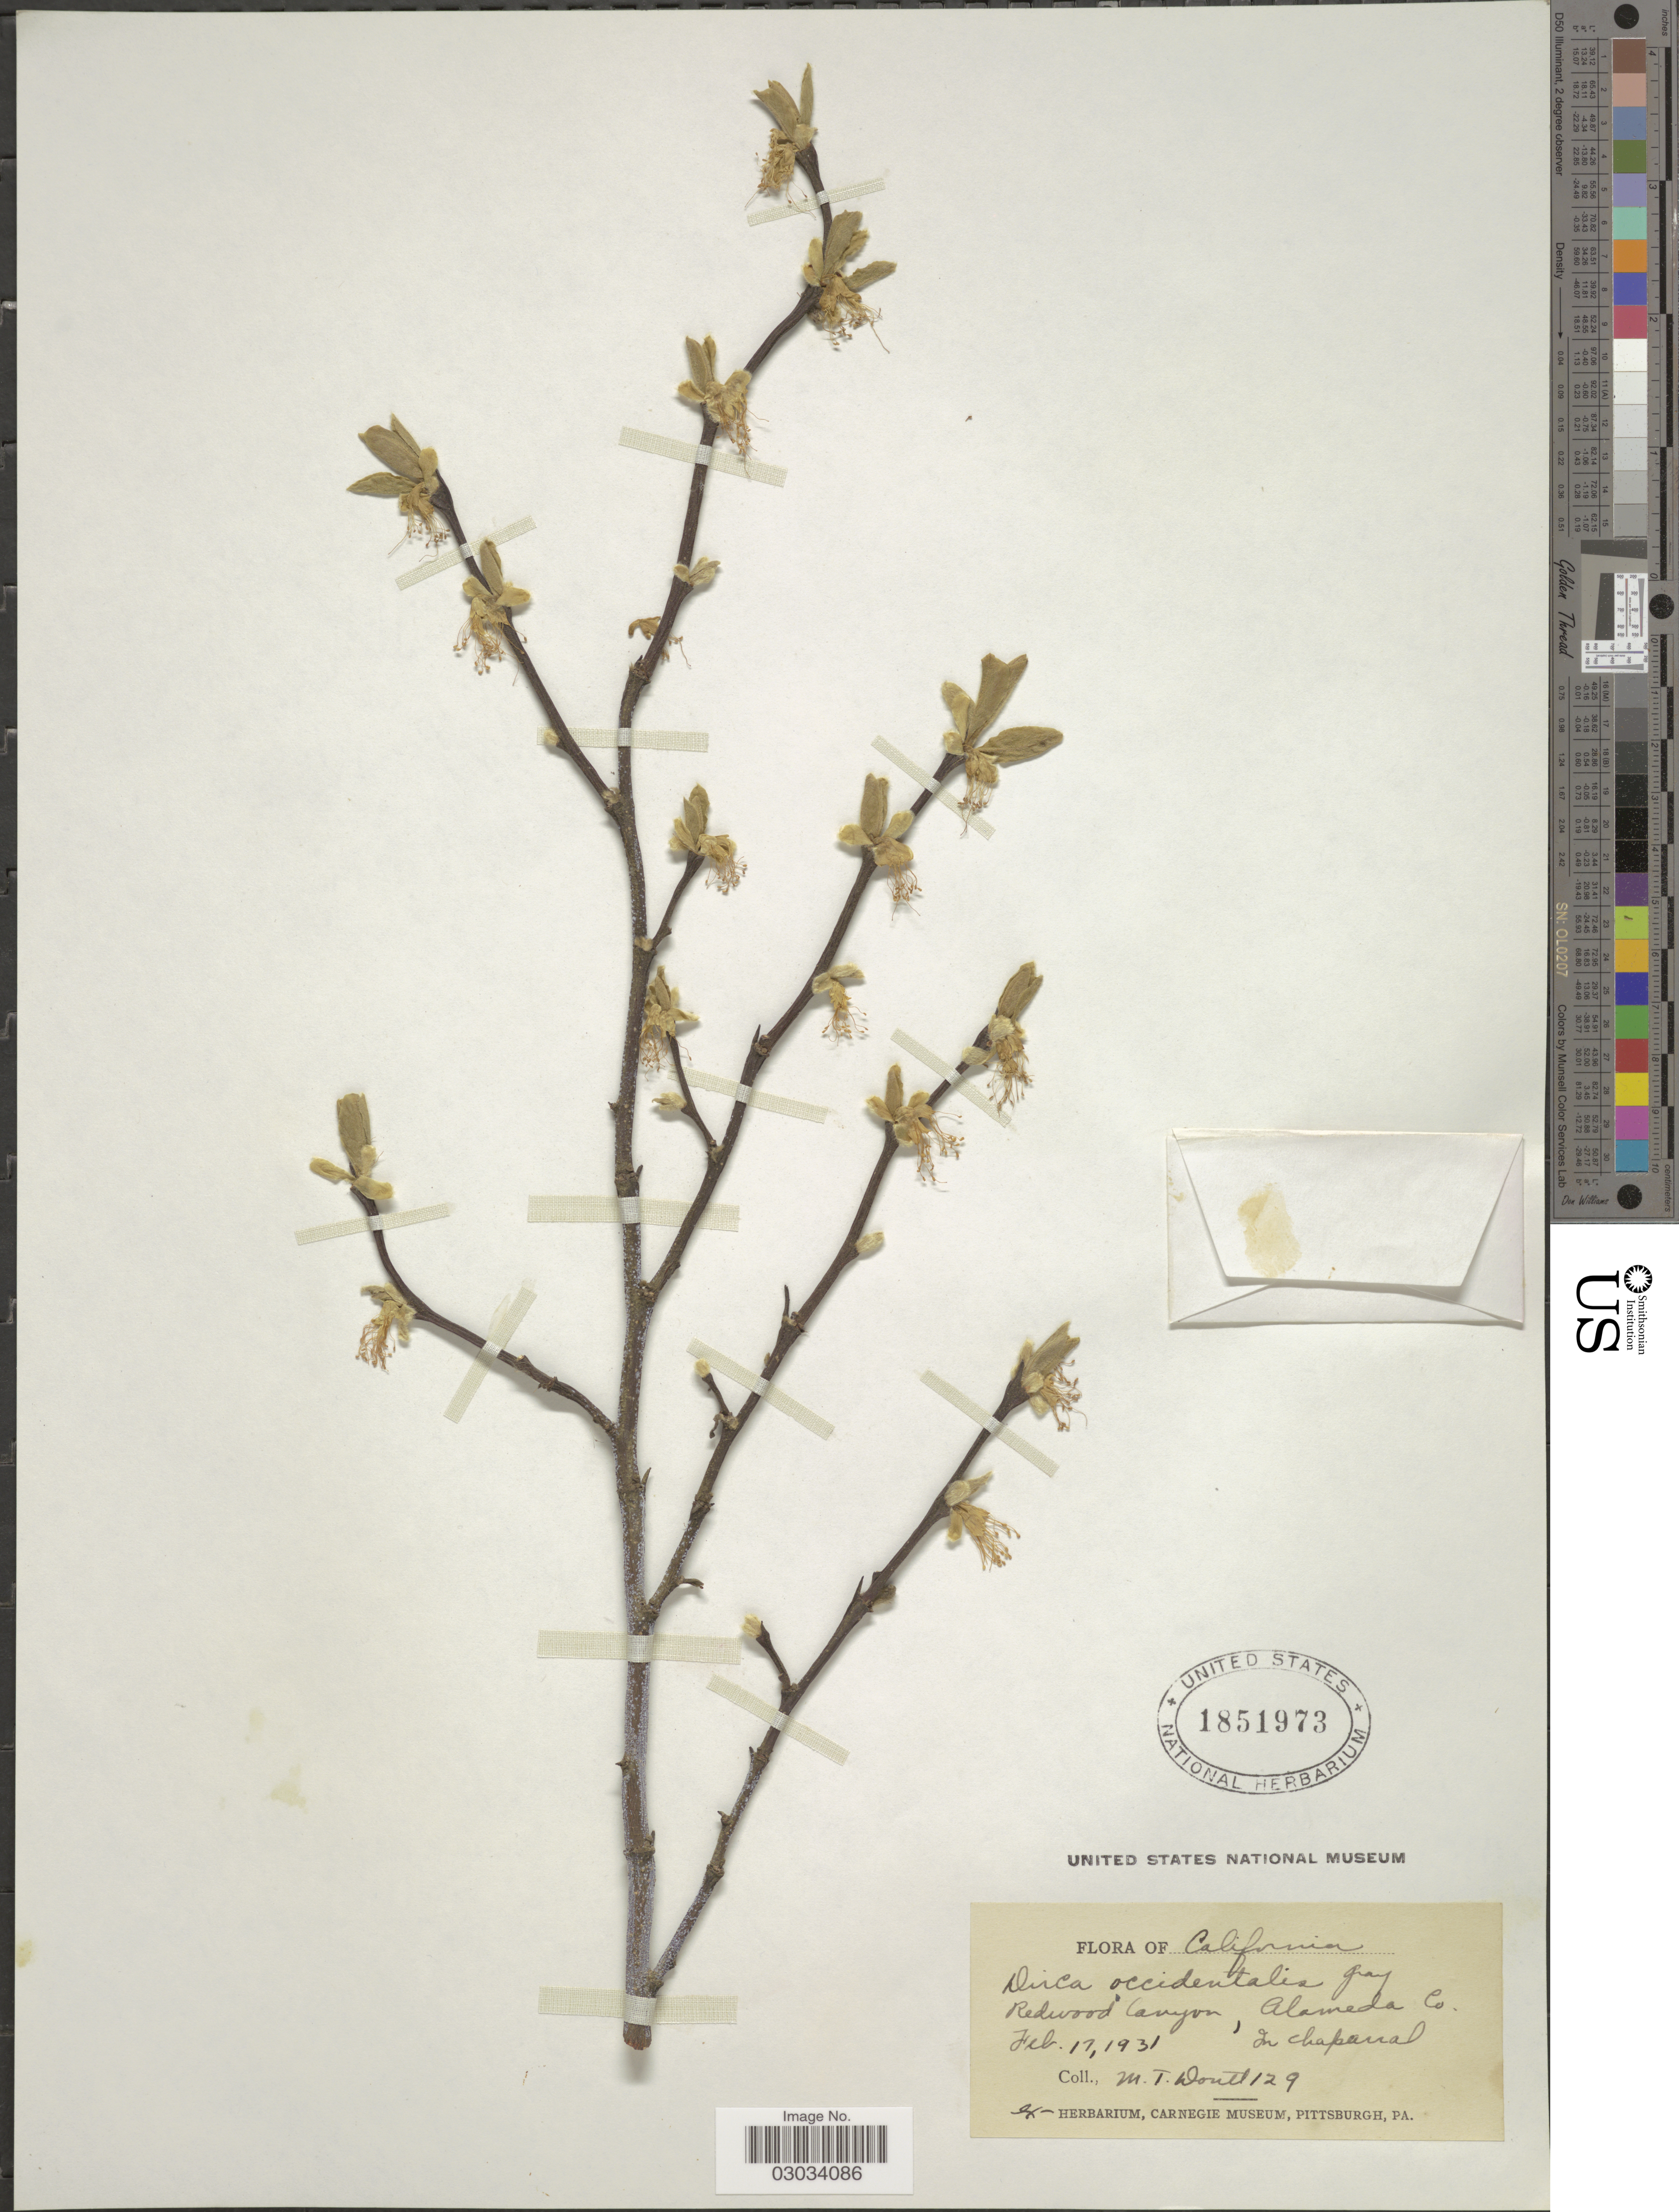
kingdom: Plantae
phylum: Tracheophyta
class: Magnoliopsida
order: Malvales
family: Thymelaeaceae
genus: Dirca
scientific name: Dirca occidentalis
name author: A. Gray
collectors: M. Doutt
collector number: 129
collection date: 1931-02-17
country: United States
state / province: California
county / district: Alameda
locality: Redwood Canyon, Alameda Co. In chaparral.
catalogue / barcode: US 1851973